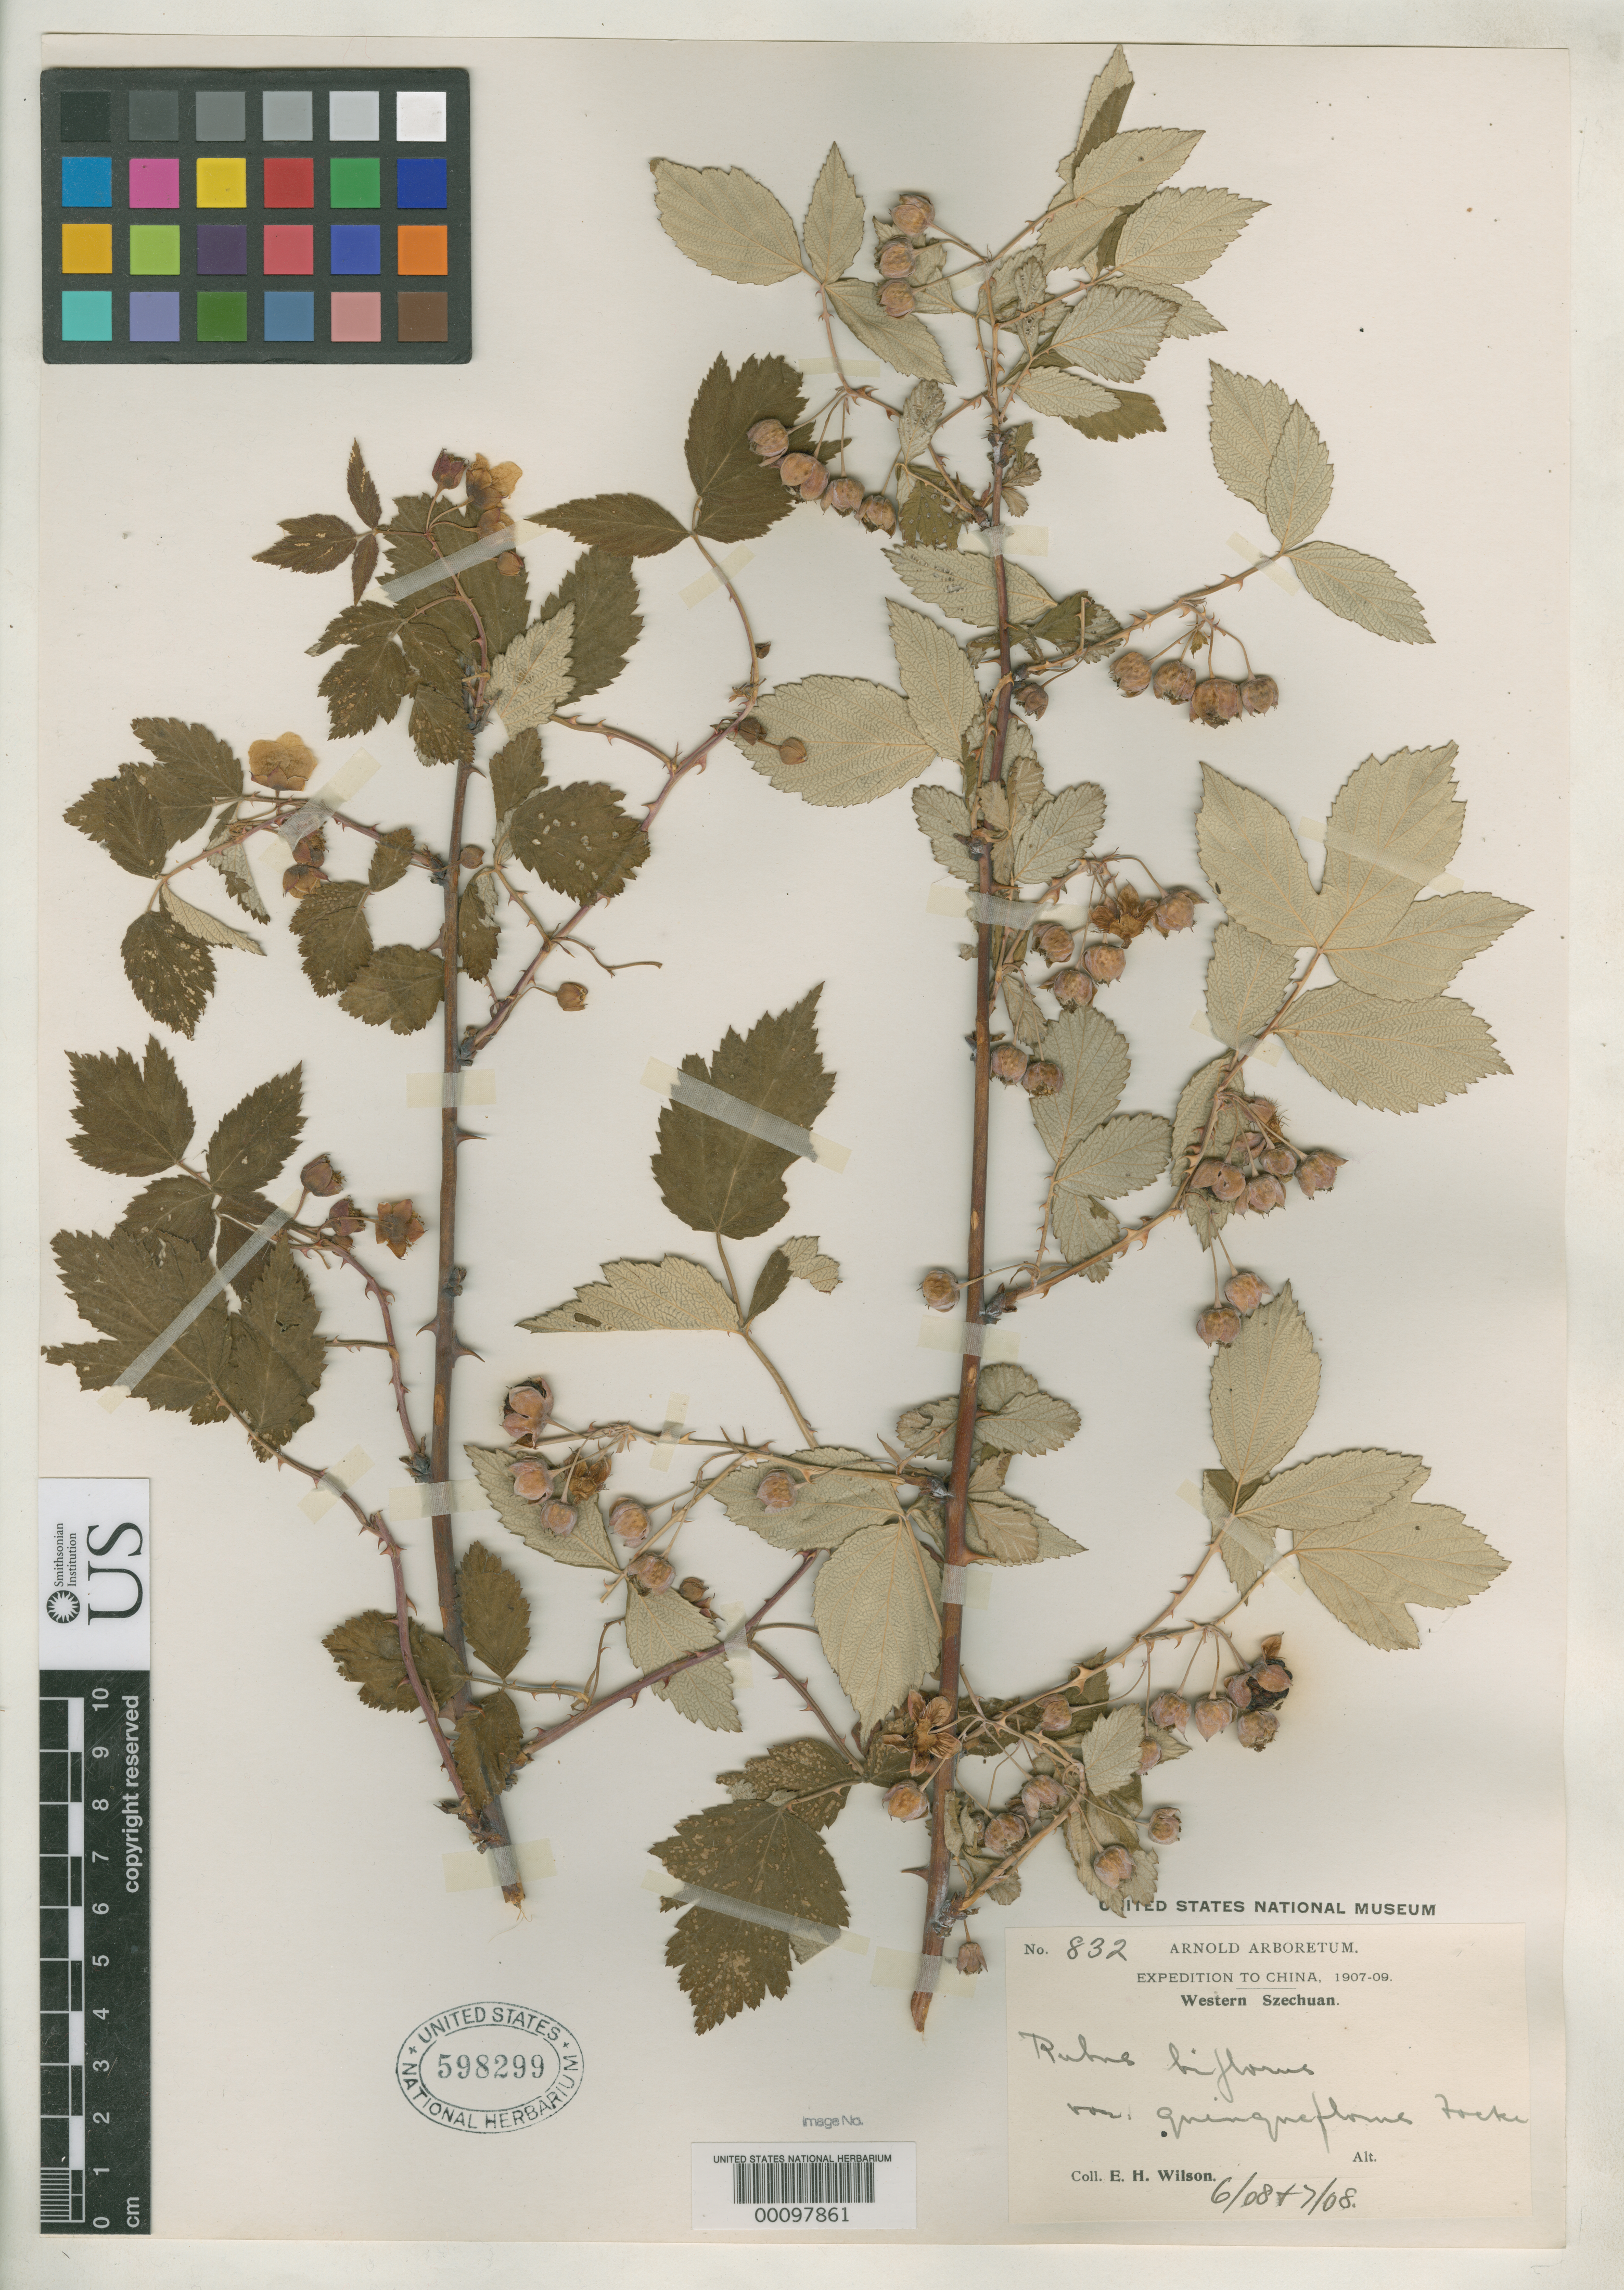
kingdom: Plantae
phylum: Tracheophyta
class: Magnoliopsida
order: Rosales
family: Rosaceae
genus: Rubus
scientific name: Rubus biflorus var. quinqueflorus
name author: Focke in Sarg.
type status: Isotype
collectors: E. H. Wilson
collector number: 832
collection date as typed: Jul 1908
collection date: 1908-07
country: China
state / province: Sichuan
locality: Southeast of Tachien-lu.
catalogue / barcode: US 598299